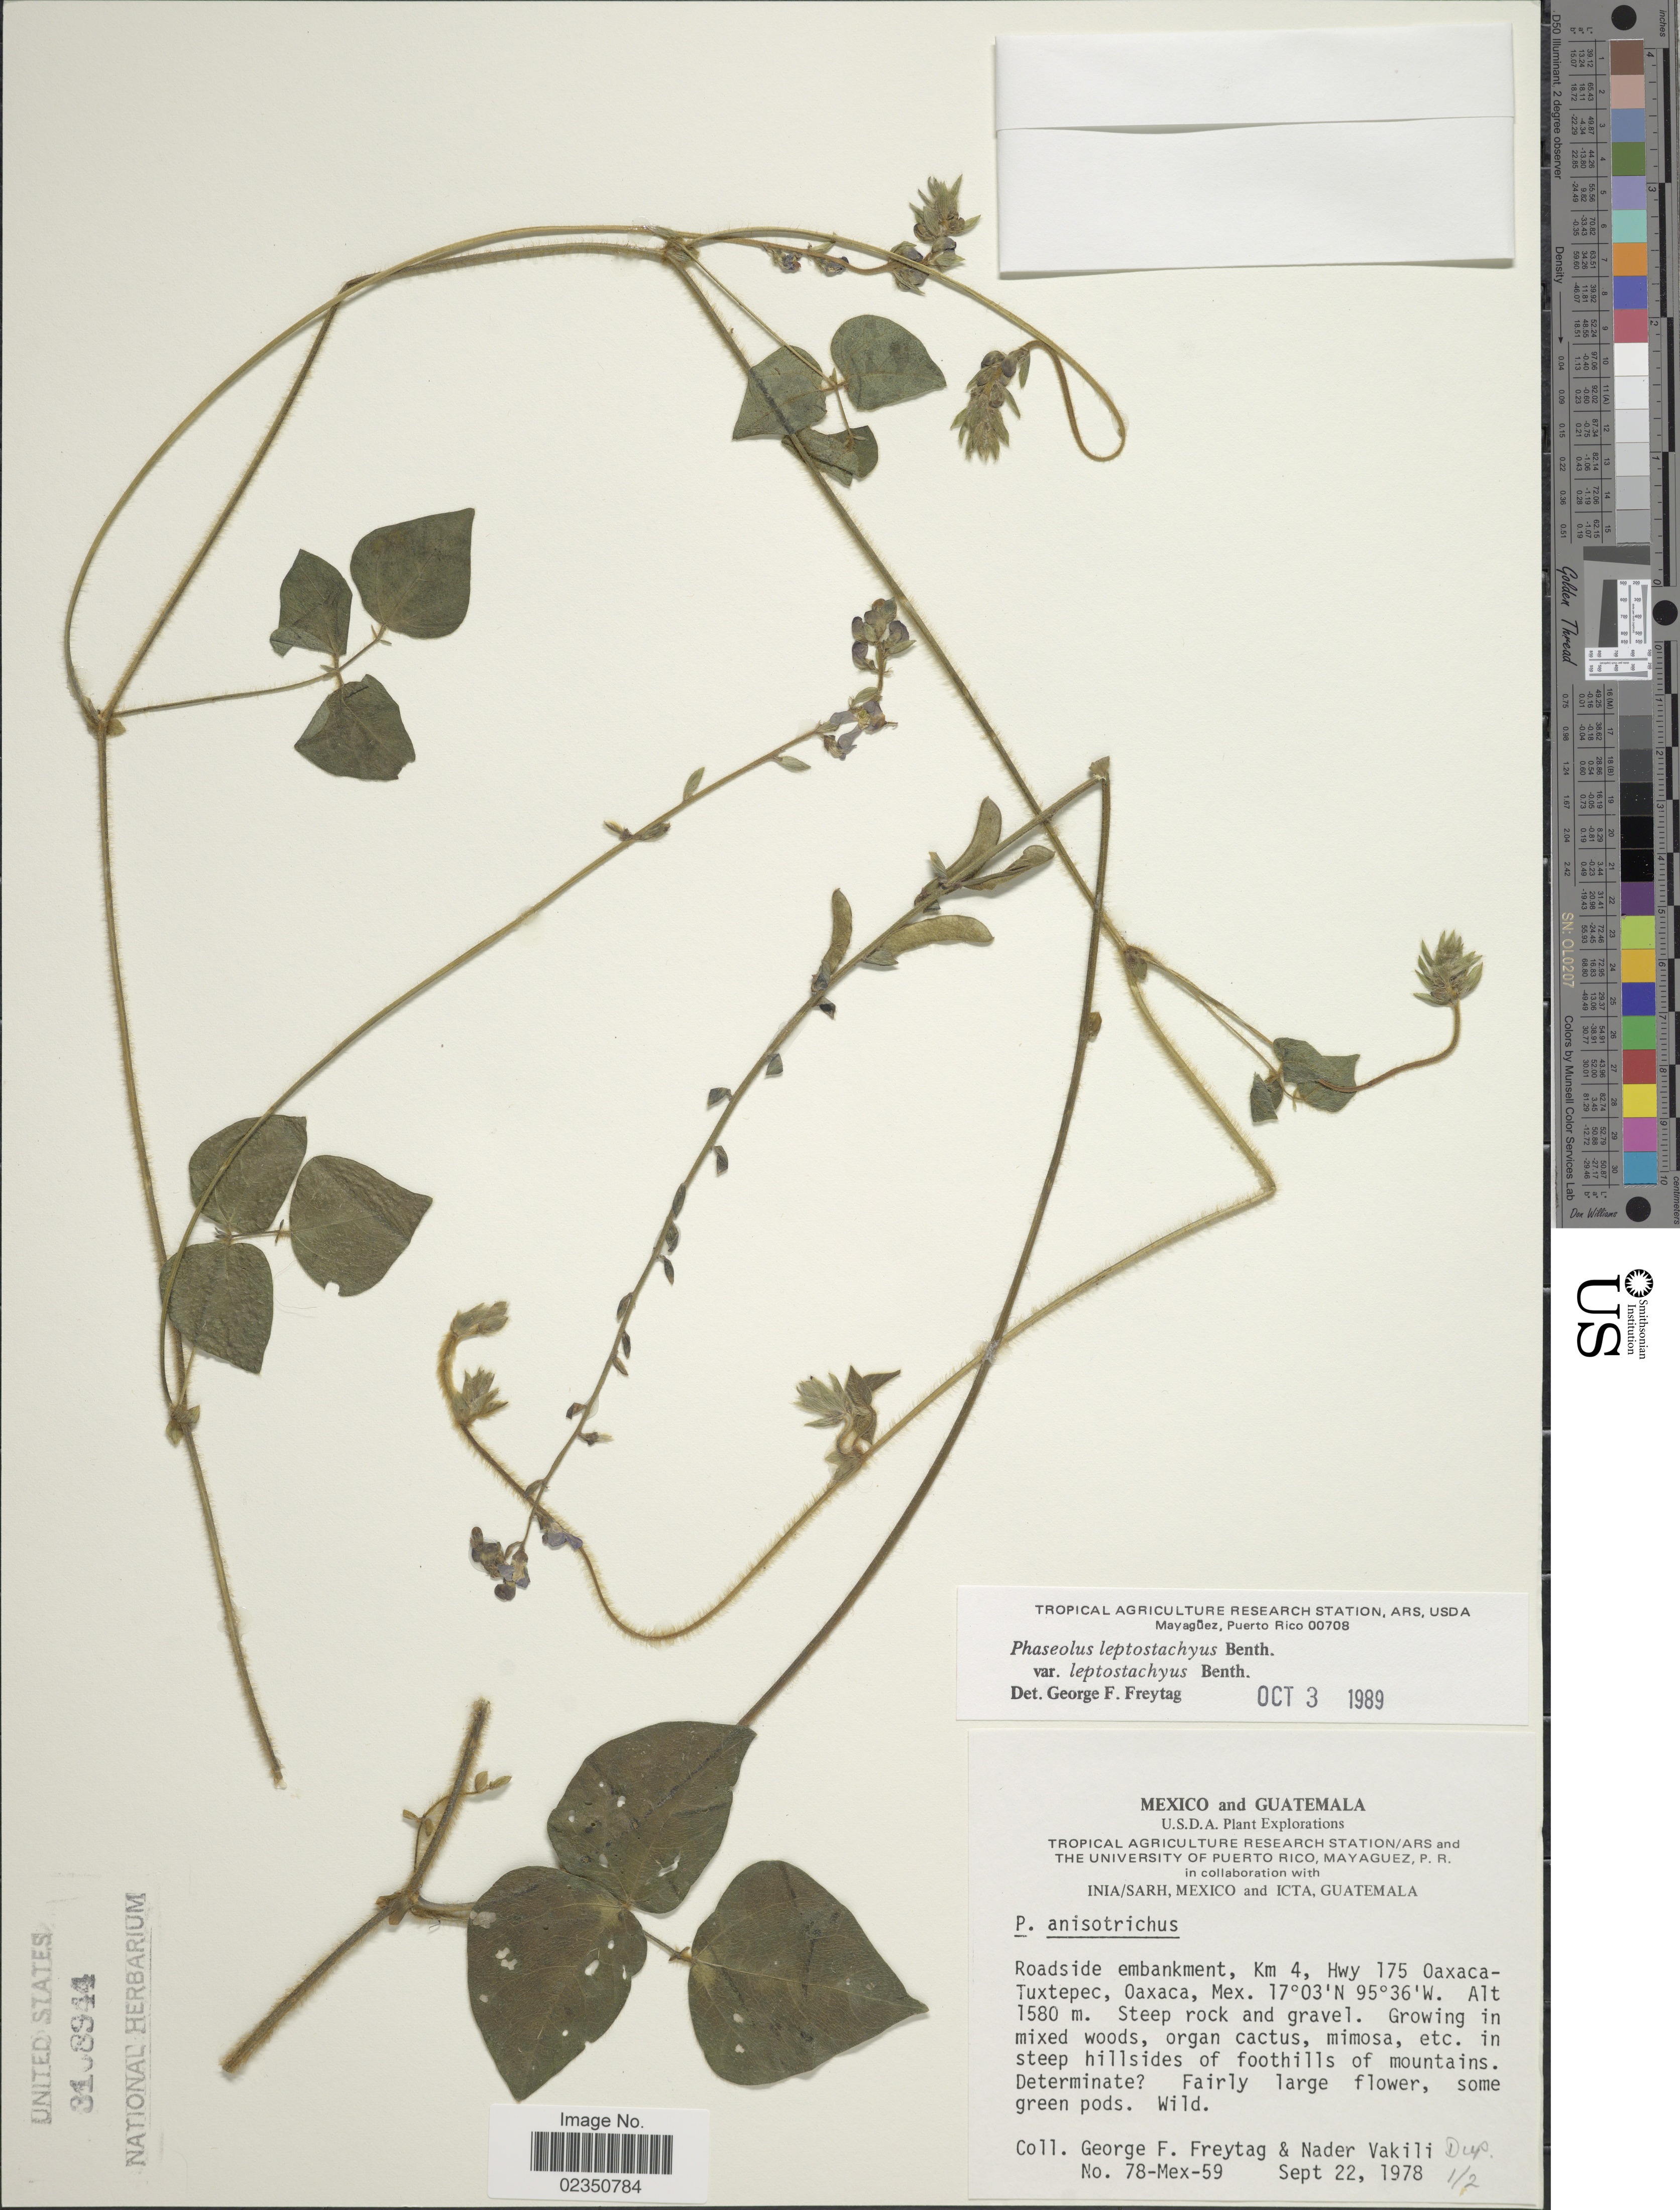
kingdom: Plantae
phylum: Tracheophyta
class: Magnoliopsida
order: Fabales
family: Fabaceae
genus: Phaseolus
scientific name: Phaseolus leptostachyus var. leptostachyus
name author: Benth.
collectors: G. F. Freytag & N. Vakili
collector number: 78-Mex-59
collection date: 1978-09-22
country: Mexico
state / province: Oaxaca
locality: Roadside embankment, km 4, Hwy 175 Oaxaca-Tuxtepec, in steep hillsides of foothills of mountains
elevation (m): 1580